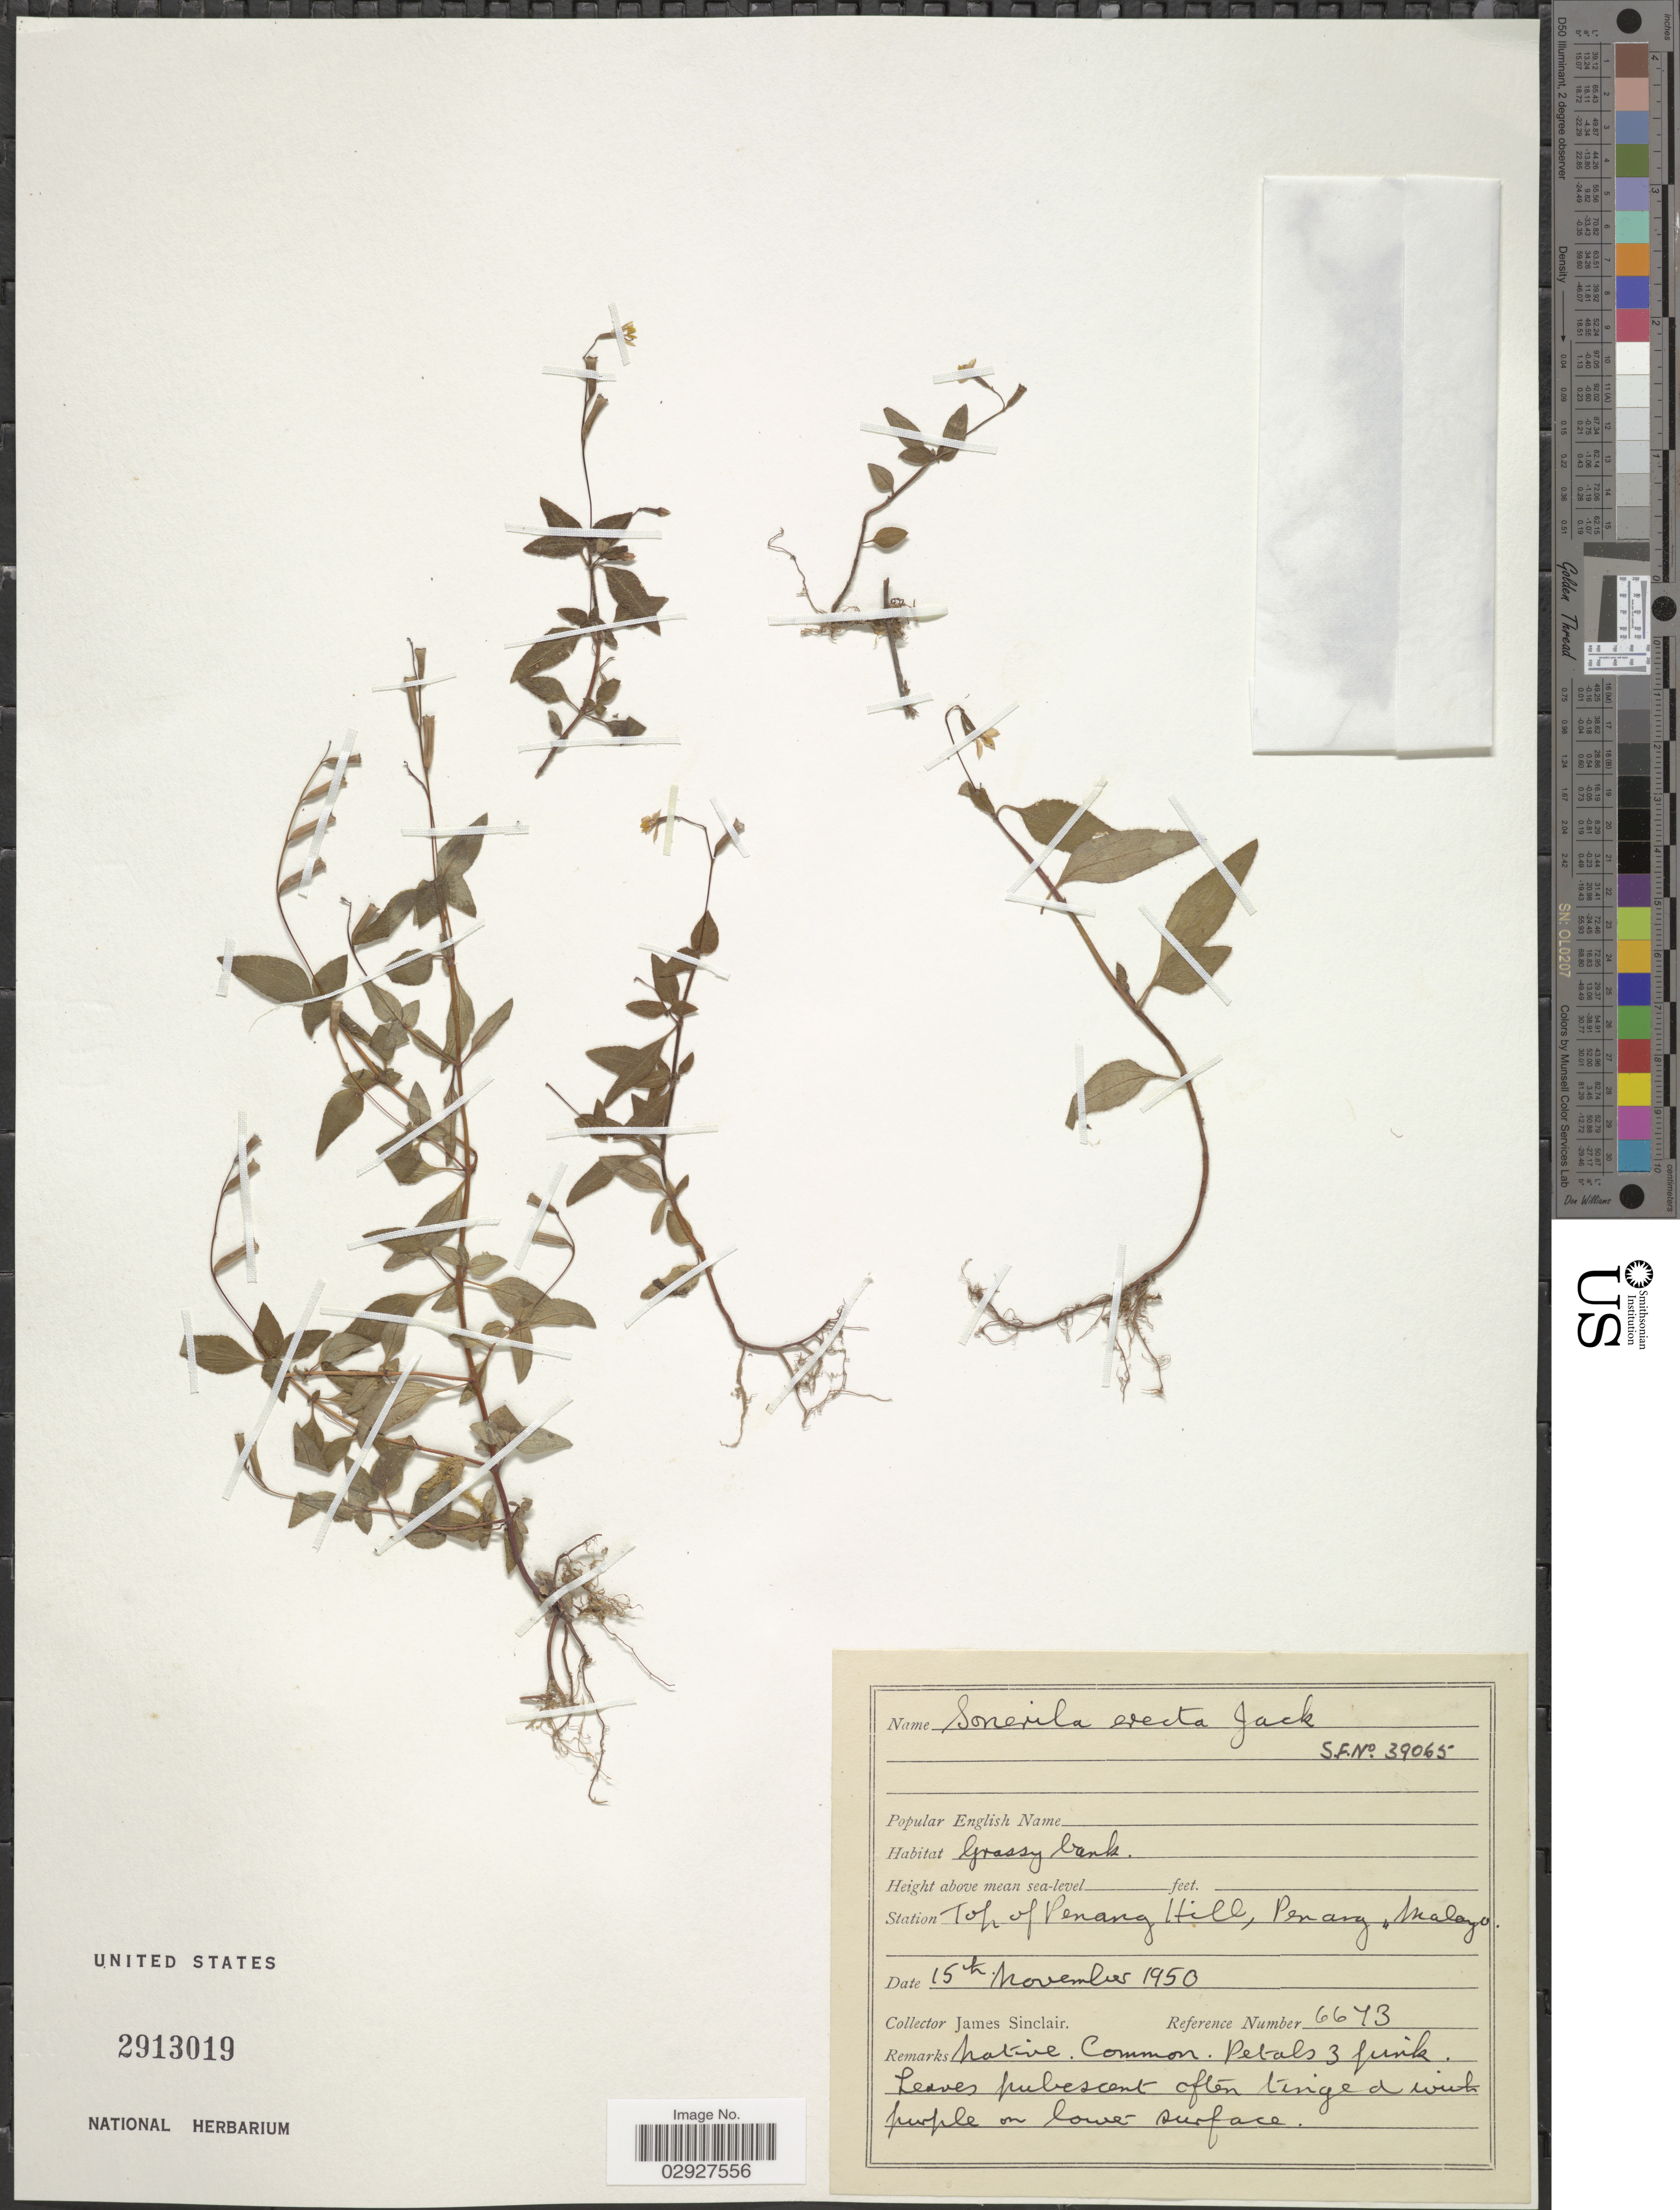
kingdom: Plantae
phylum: Tracheophyta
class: Magnoliopsida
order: Myrtales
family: Melastomataceae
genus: Sonerila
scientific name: Sonerila erecta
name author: Jack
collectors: J. Sinclair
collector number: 6673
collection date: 1950-11-15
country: Malaysia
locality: Top of Penang Hill, Penang, Malaya.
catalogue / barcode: US 2913019